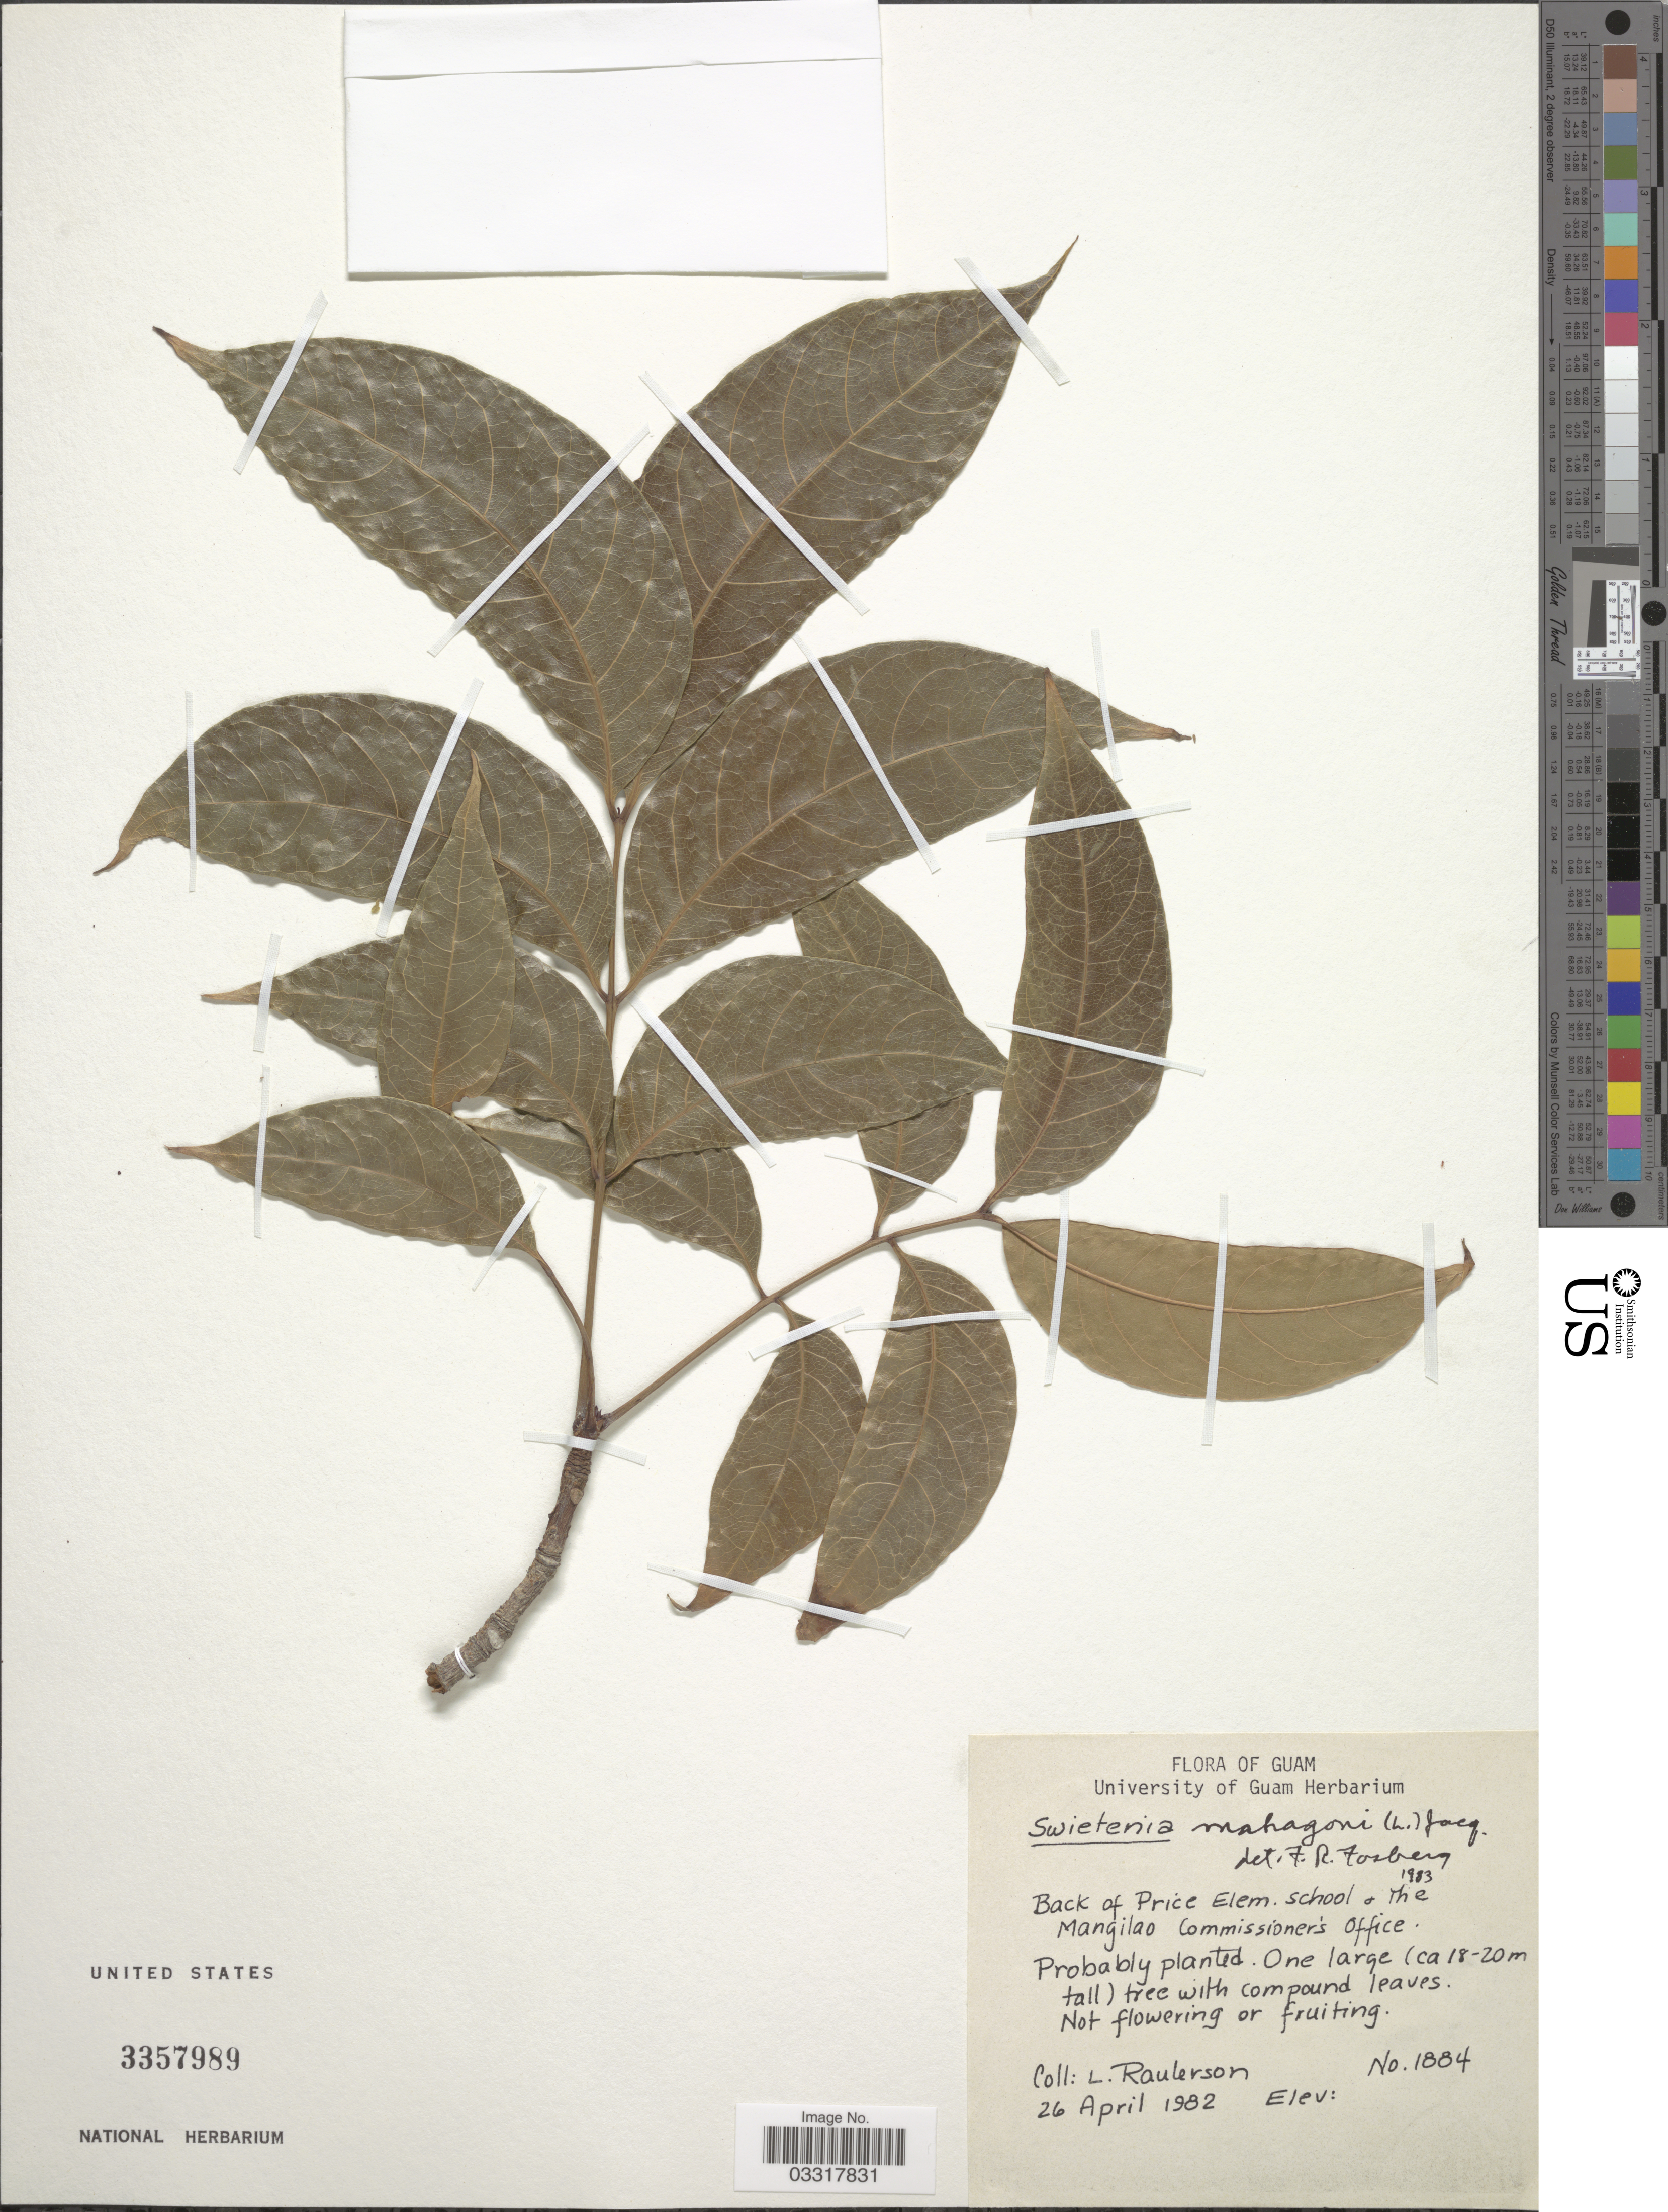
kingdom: Plantae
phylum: Tracheophyta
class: Magnoliopsida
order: Sapindales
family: Meliaceae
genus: Swietenia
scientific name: Swietenia macrophylla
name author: King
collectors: L. Raulerson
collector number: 1884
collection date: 1982-04-26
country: Guam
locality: Back of Price Elem. School + the Mangilao Commissioner's Office.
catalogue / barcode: US 3357989